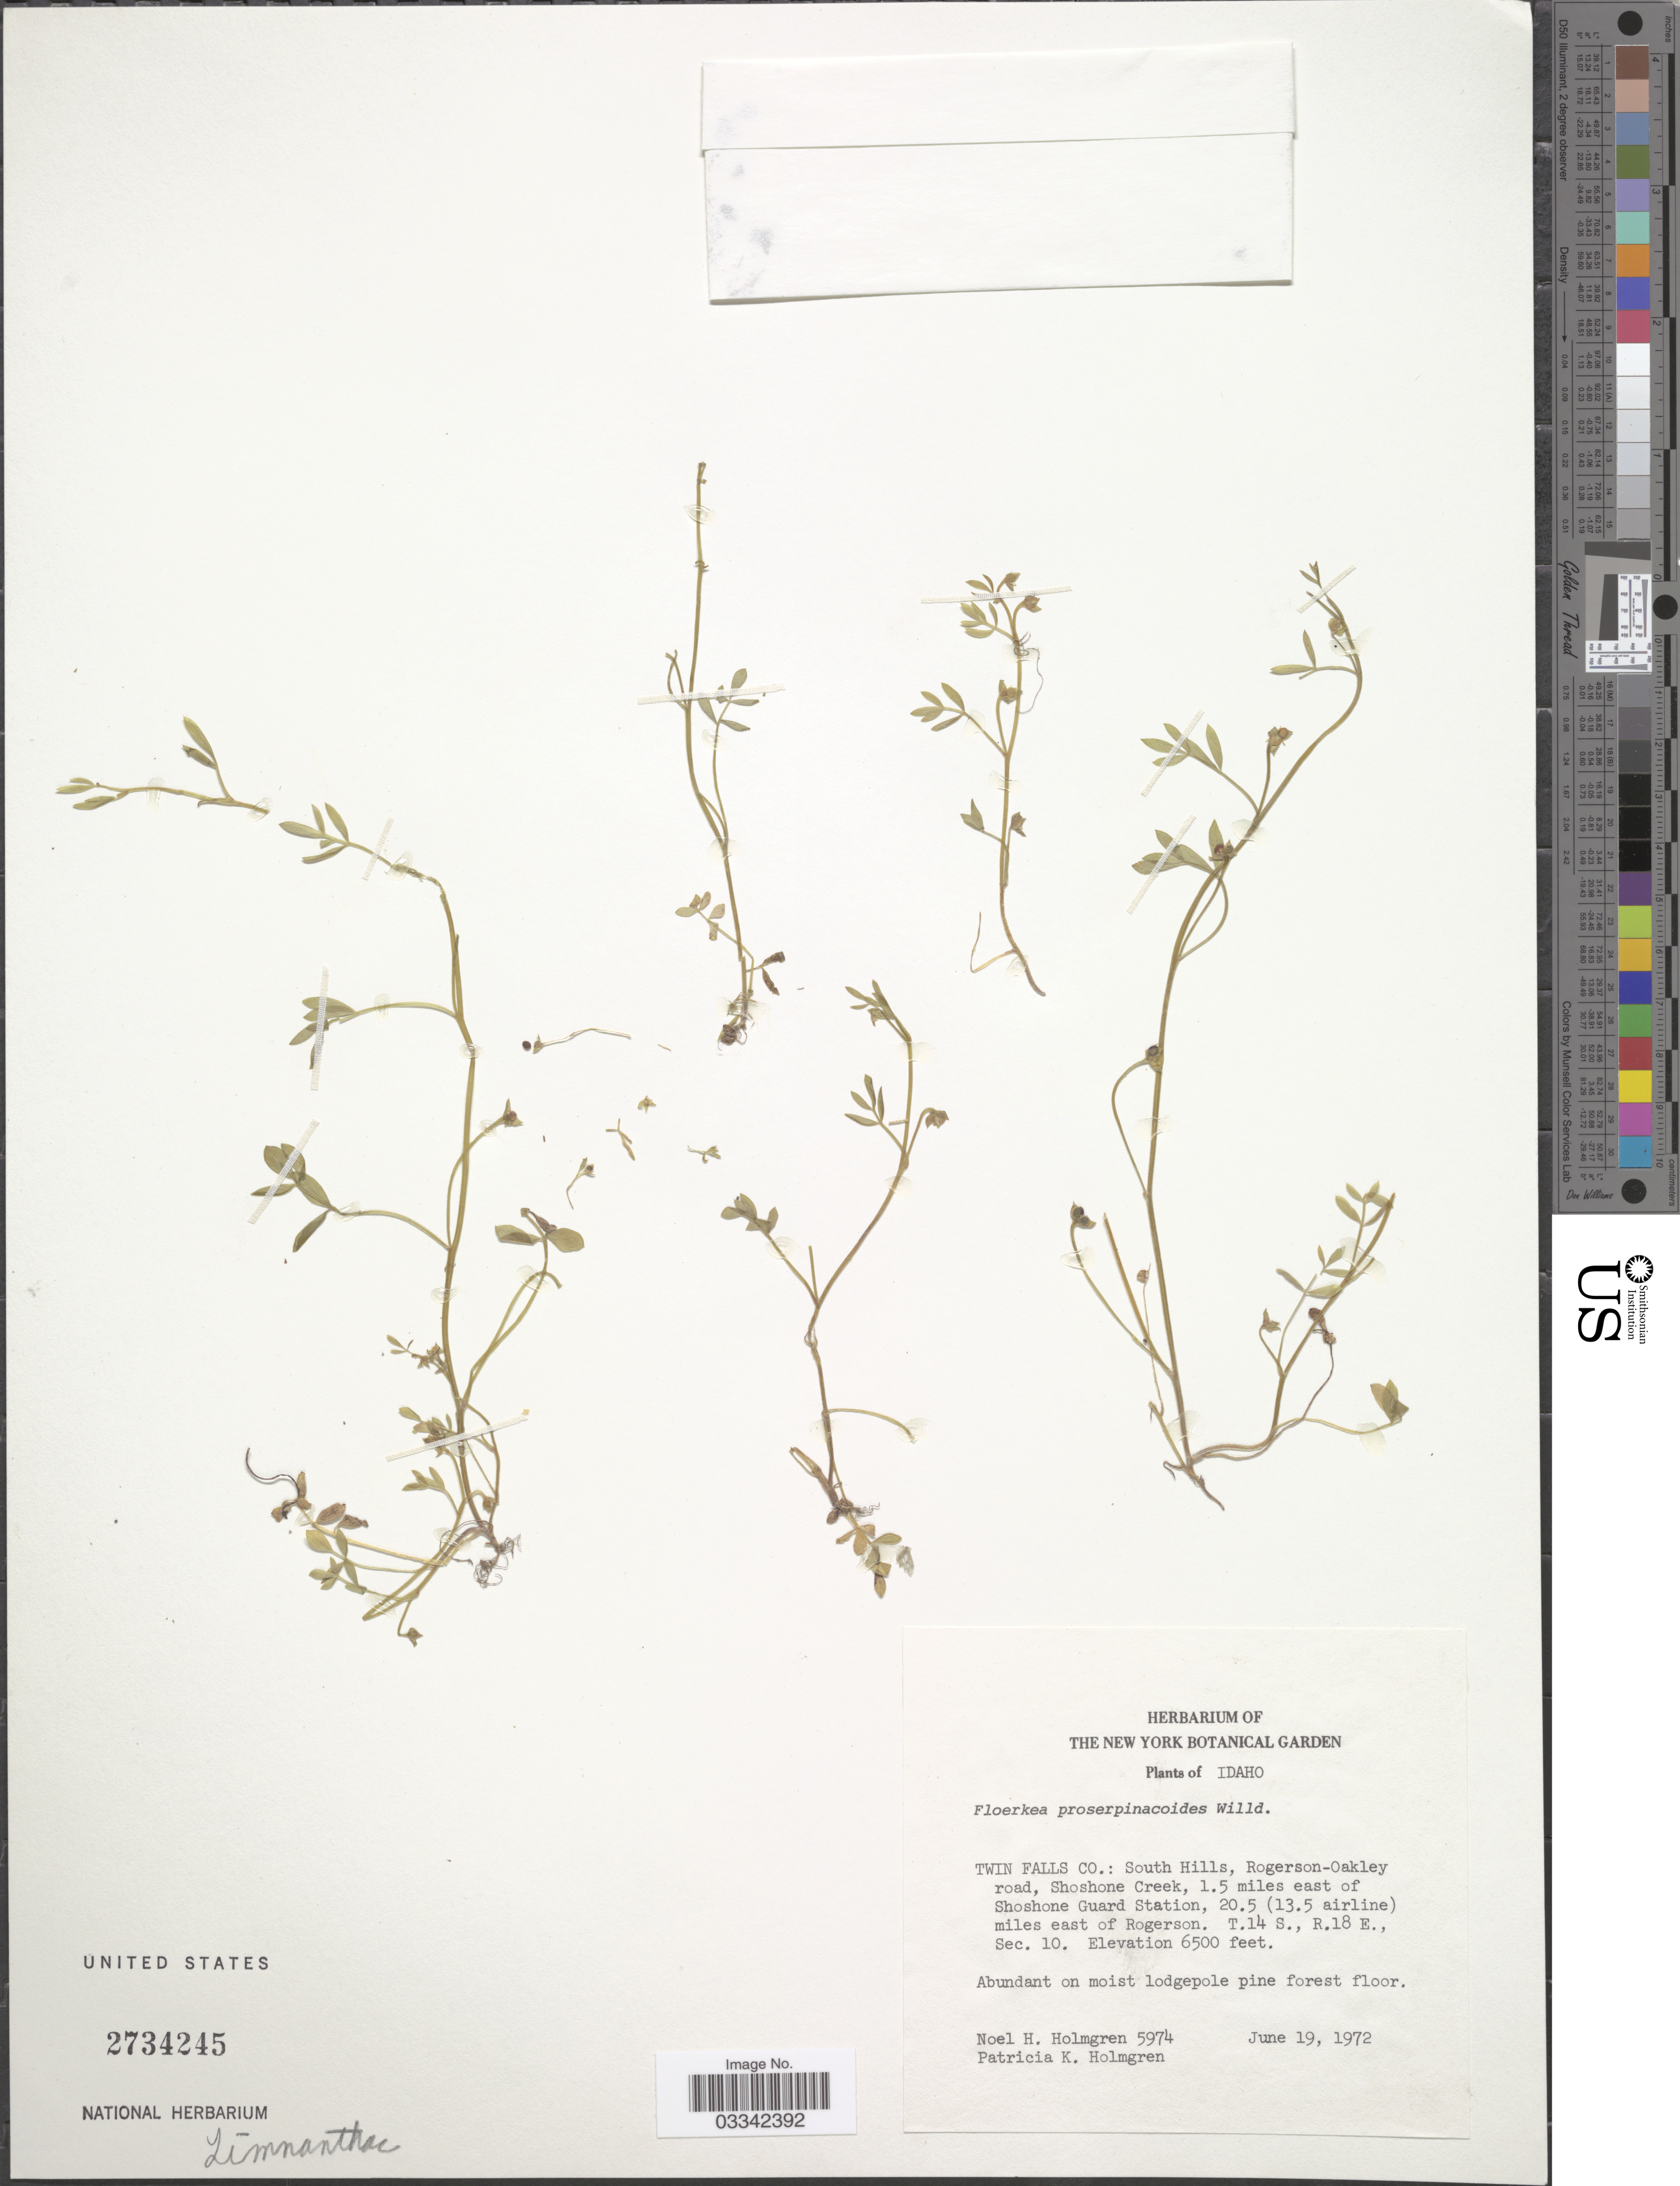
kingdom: Plantae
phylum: Tracheophyta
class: Magnoliopsida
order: Brassicales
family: Limnanthaceae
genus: Floerkea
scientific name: Floerkea proserpinacoides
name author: Willd.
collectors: N. H. Holmgren & P. K. Holmgren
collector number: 5974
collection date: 1972-06-19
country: United States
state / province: Idaho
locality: Twin Falls Co.: South Hills, Rogerson-Oakley road, Shoshone Creek, 1.5 miles east of Shoshone Guard Station, 20.5 (13.5 airline miles east of Rogerson. T.14 S., R. 18 E., Sec. 10.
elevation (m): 1981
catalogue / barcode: US 2734245